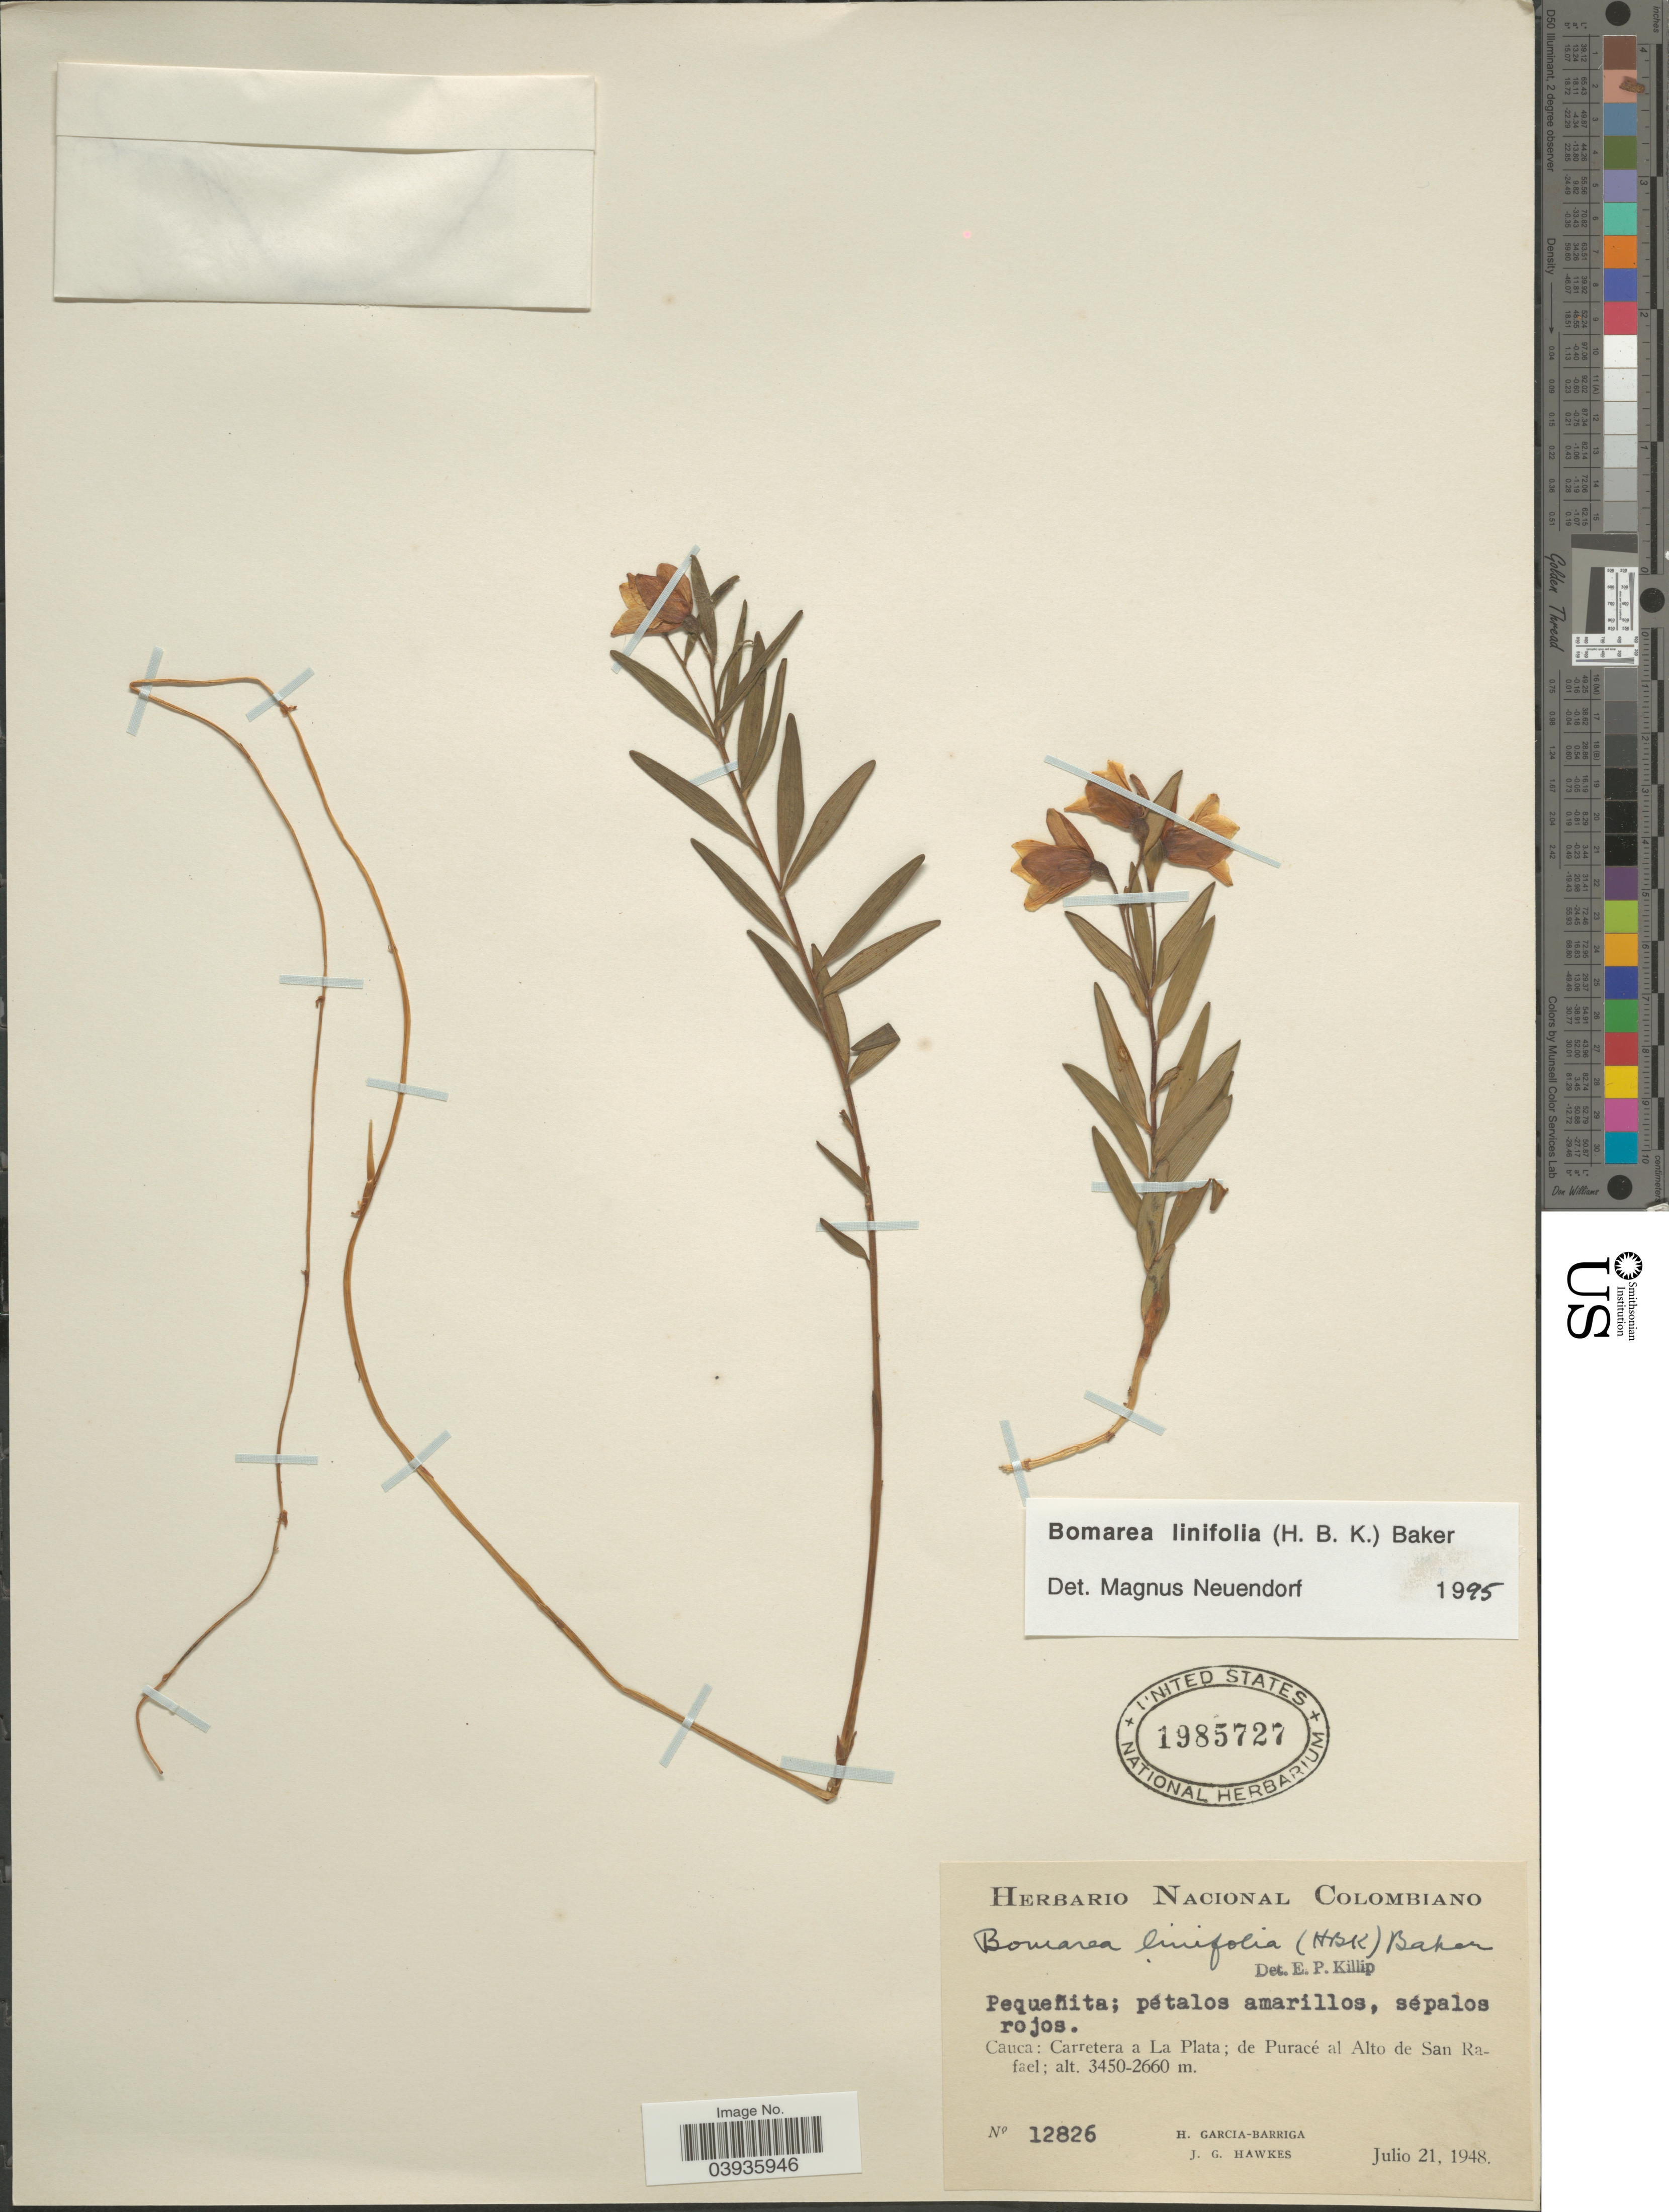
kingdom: Plantae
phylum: Tracheophyta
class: Liliopsida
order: Liliales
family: Alstroemeriaceae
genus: Bomarea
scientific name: Bomarea linifolia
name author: (Kunth) Baker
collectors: H. García Barriga & J. Hawkes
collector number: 12826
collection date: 1948-07-21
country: Colombia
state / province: Cauca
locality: Carretera a La Plata; de Puracé al Alto de San Rafael.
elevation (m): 2660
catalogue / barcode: US 1985727